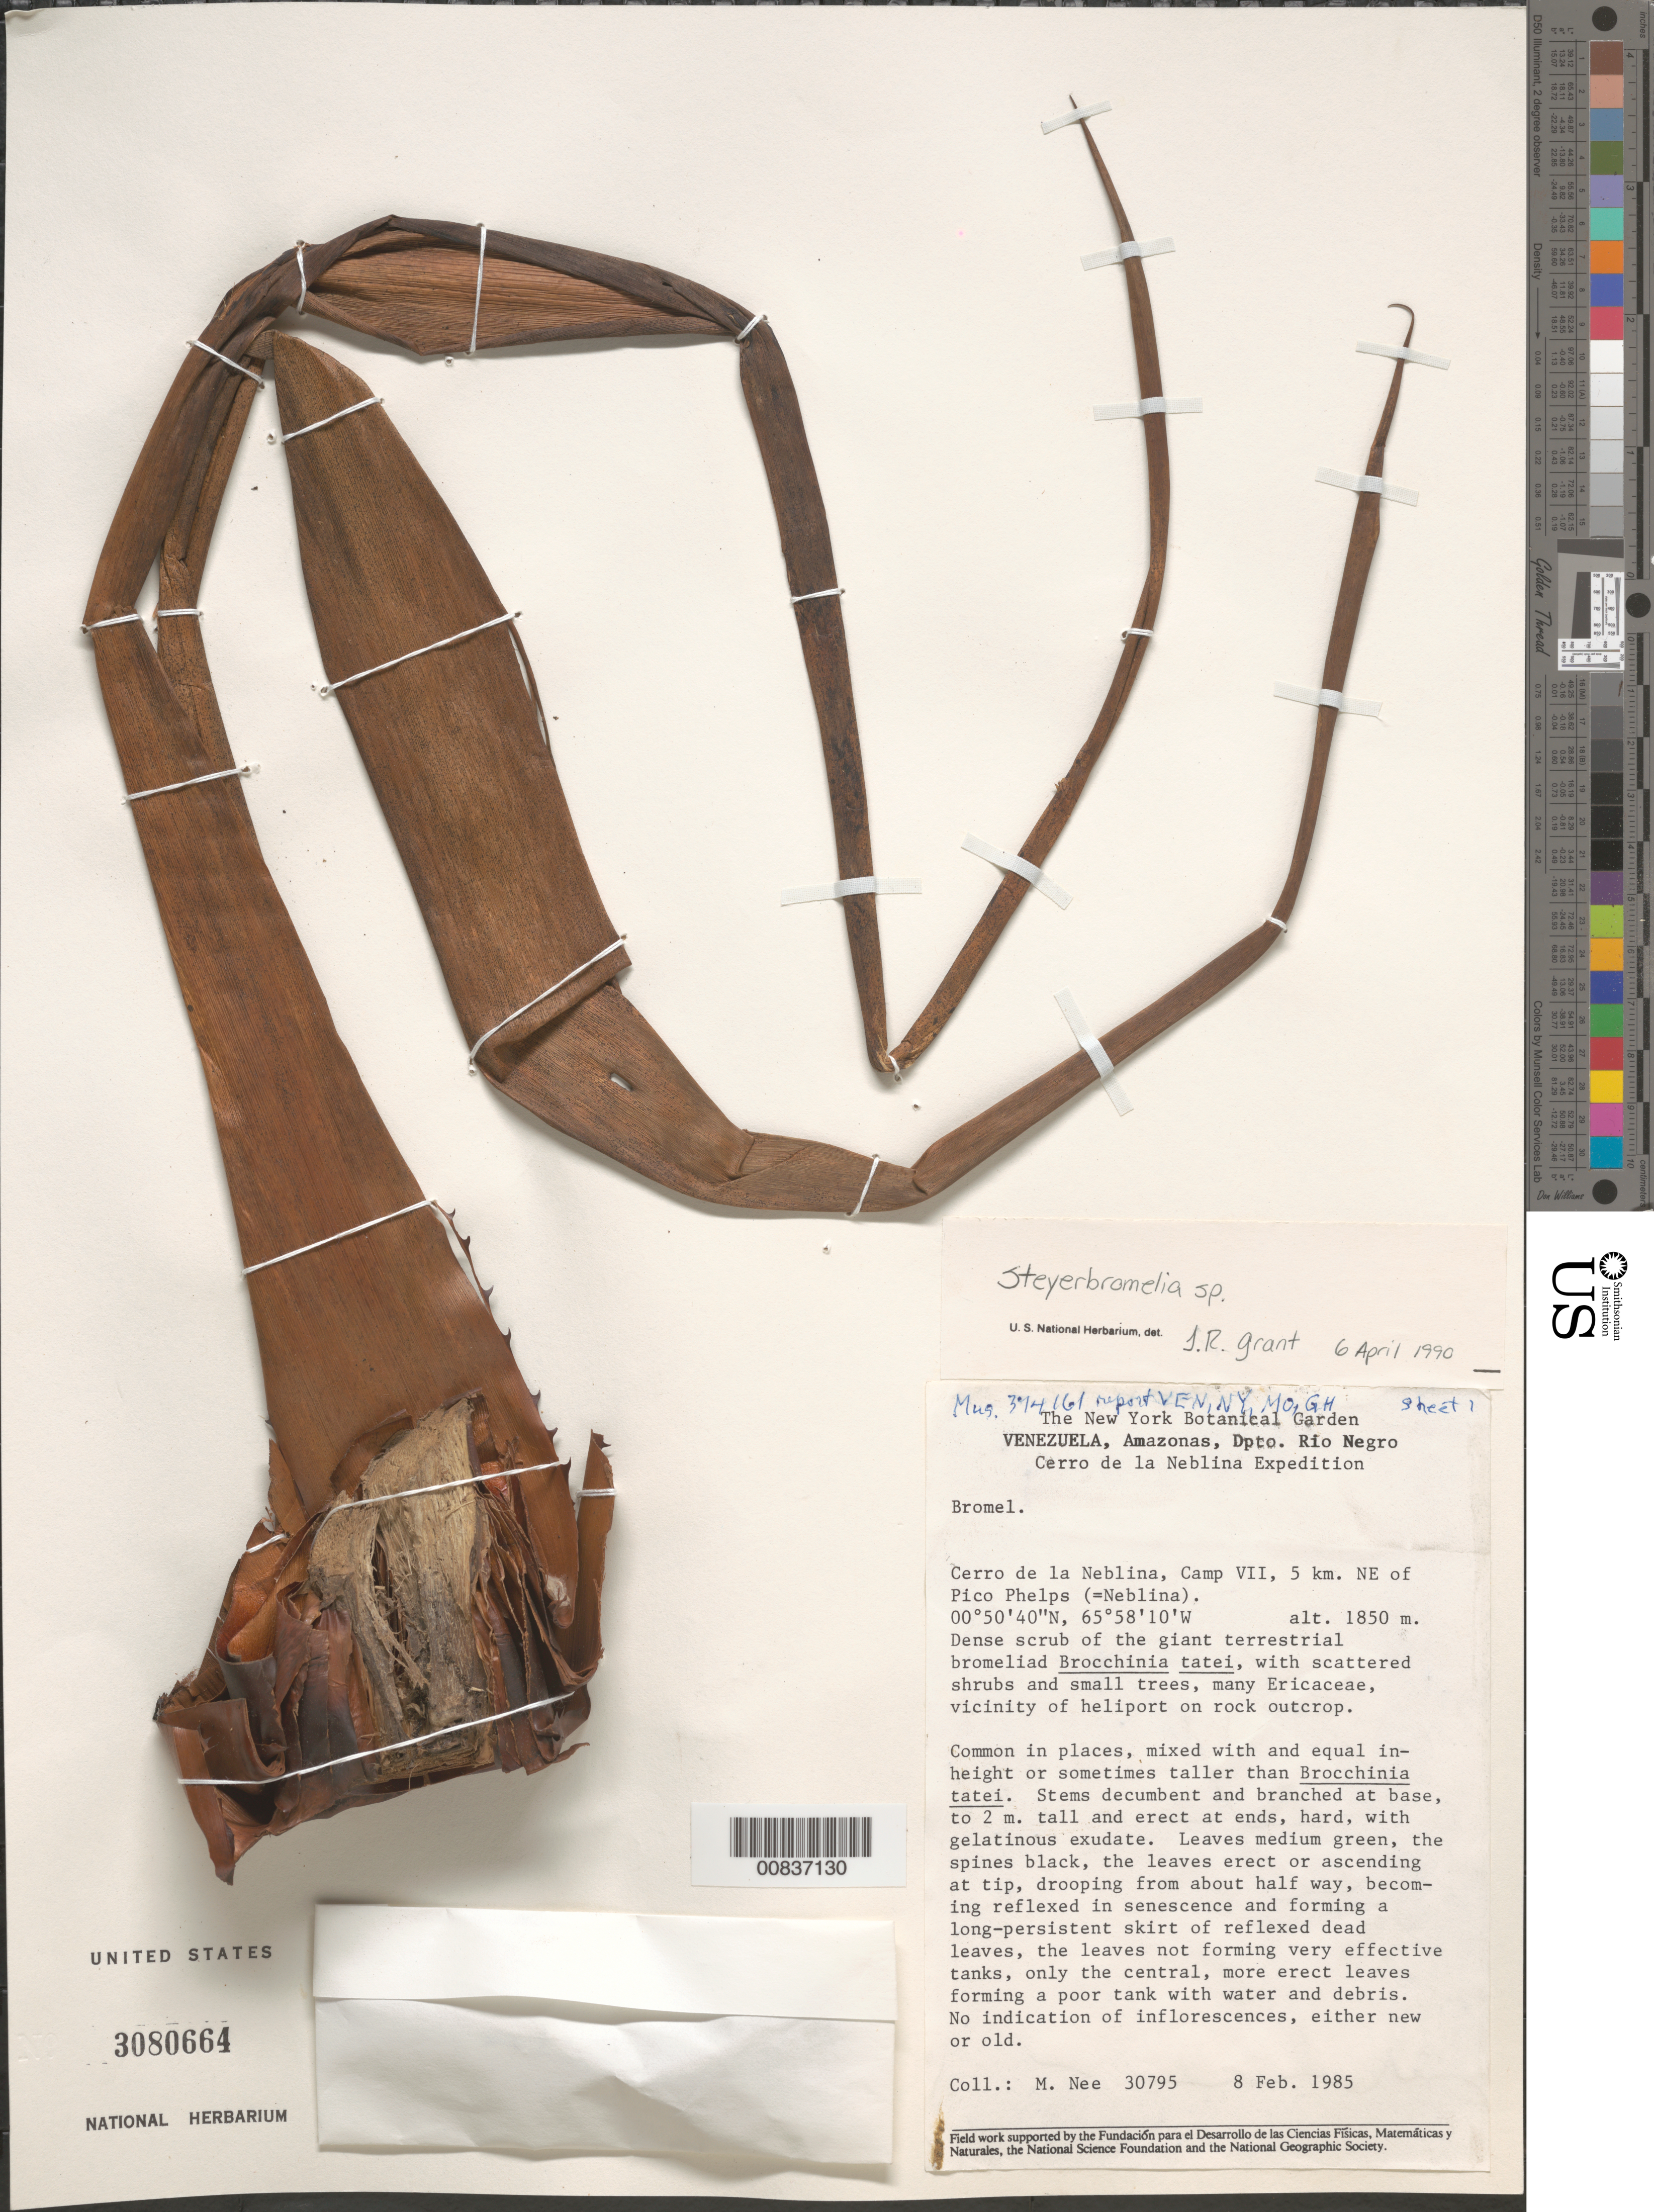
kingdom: Plantae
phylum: Tracheophyta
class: Liliopsida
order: Poales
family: Bromeliaceae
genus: Steyerbromelia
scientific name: Steyerbromelia sp.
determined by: Grant, T. R.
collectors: M. Nee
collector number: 30795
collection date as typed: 8-Feb-85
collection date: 1985-02-08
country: Venezuela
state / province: Amazonas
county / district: Río Negro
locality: Cerro de la Neblina, Camp VII, 4 km NE of Pico Phelps (=Neblina); ca 1 km SW of and above Camp VII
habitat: Dense scrub with scattered shrubs and small trees, vicinity of heliport on rock outcrop. With bromeliad Brocchinia tatei and many Ericaceae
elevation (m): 1850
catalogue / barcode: US 3080664